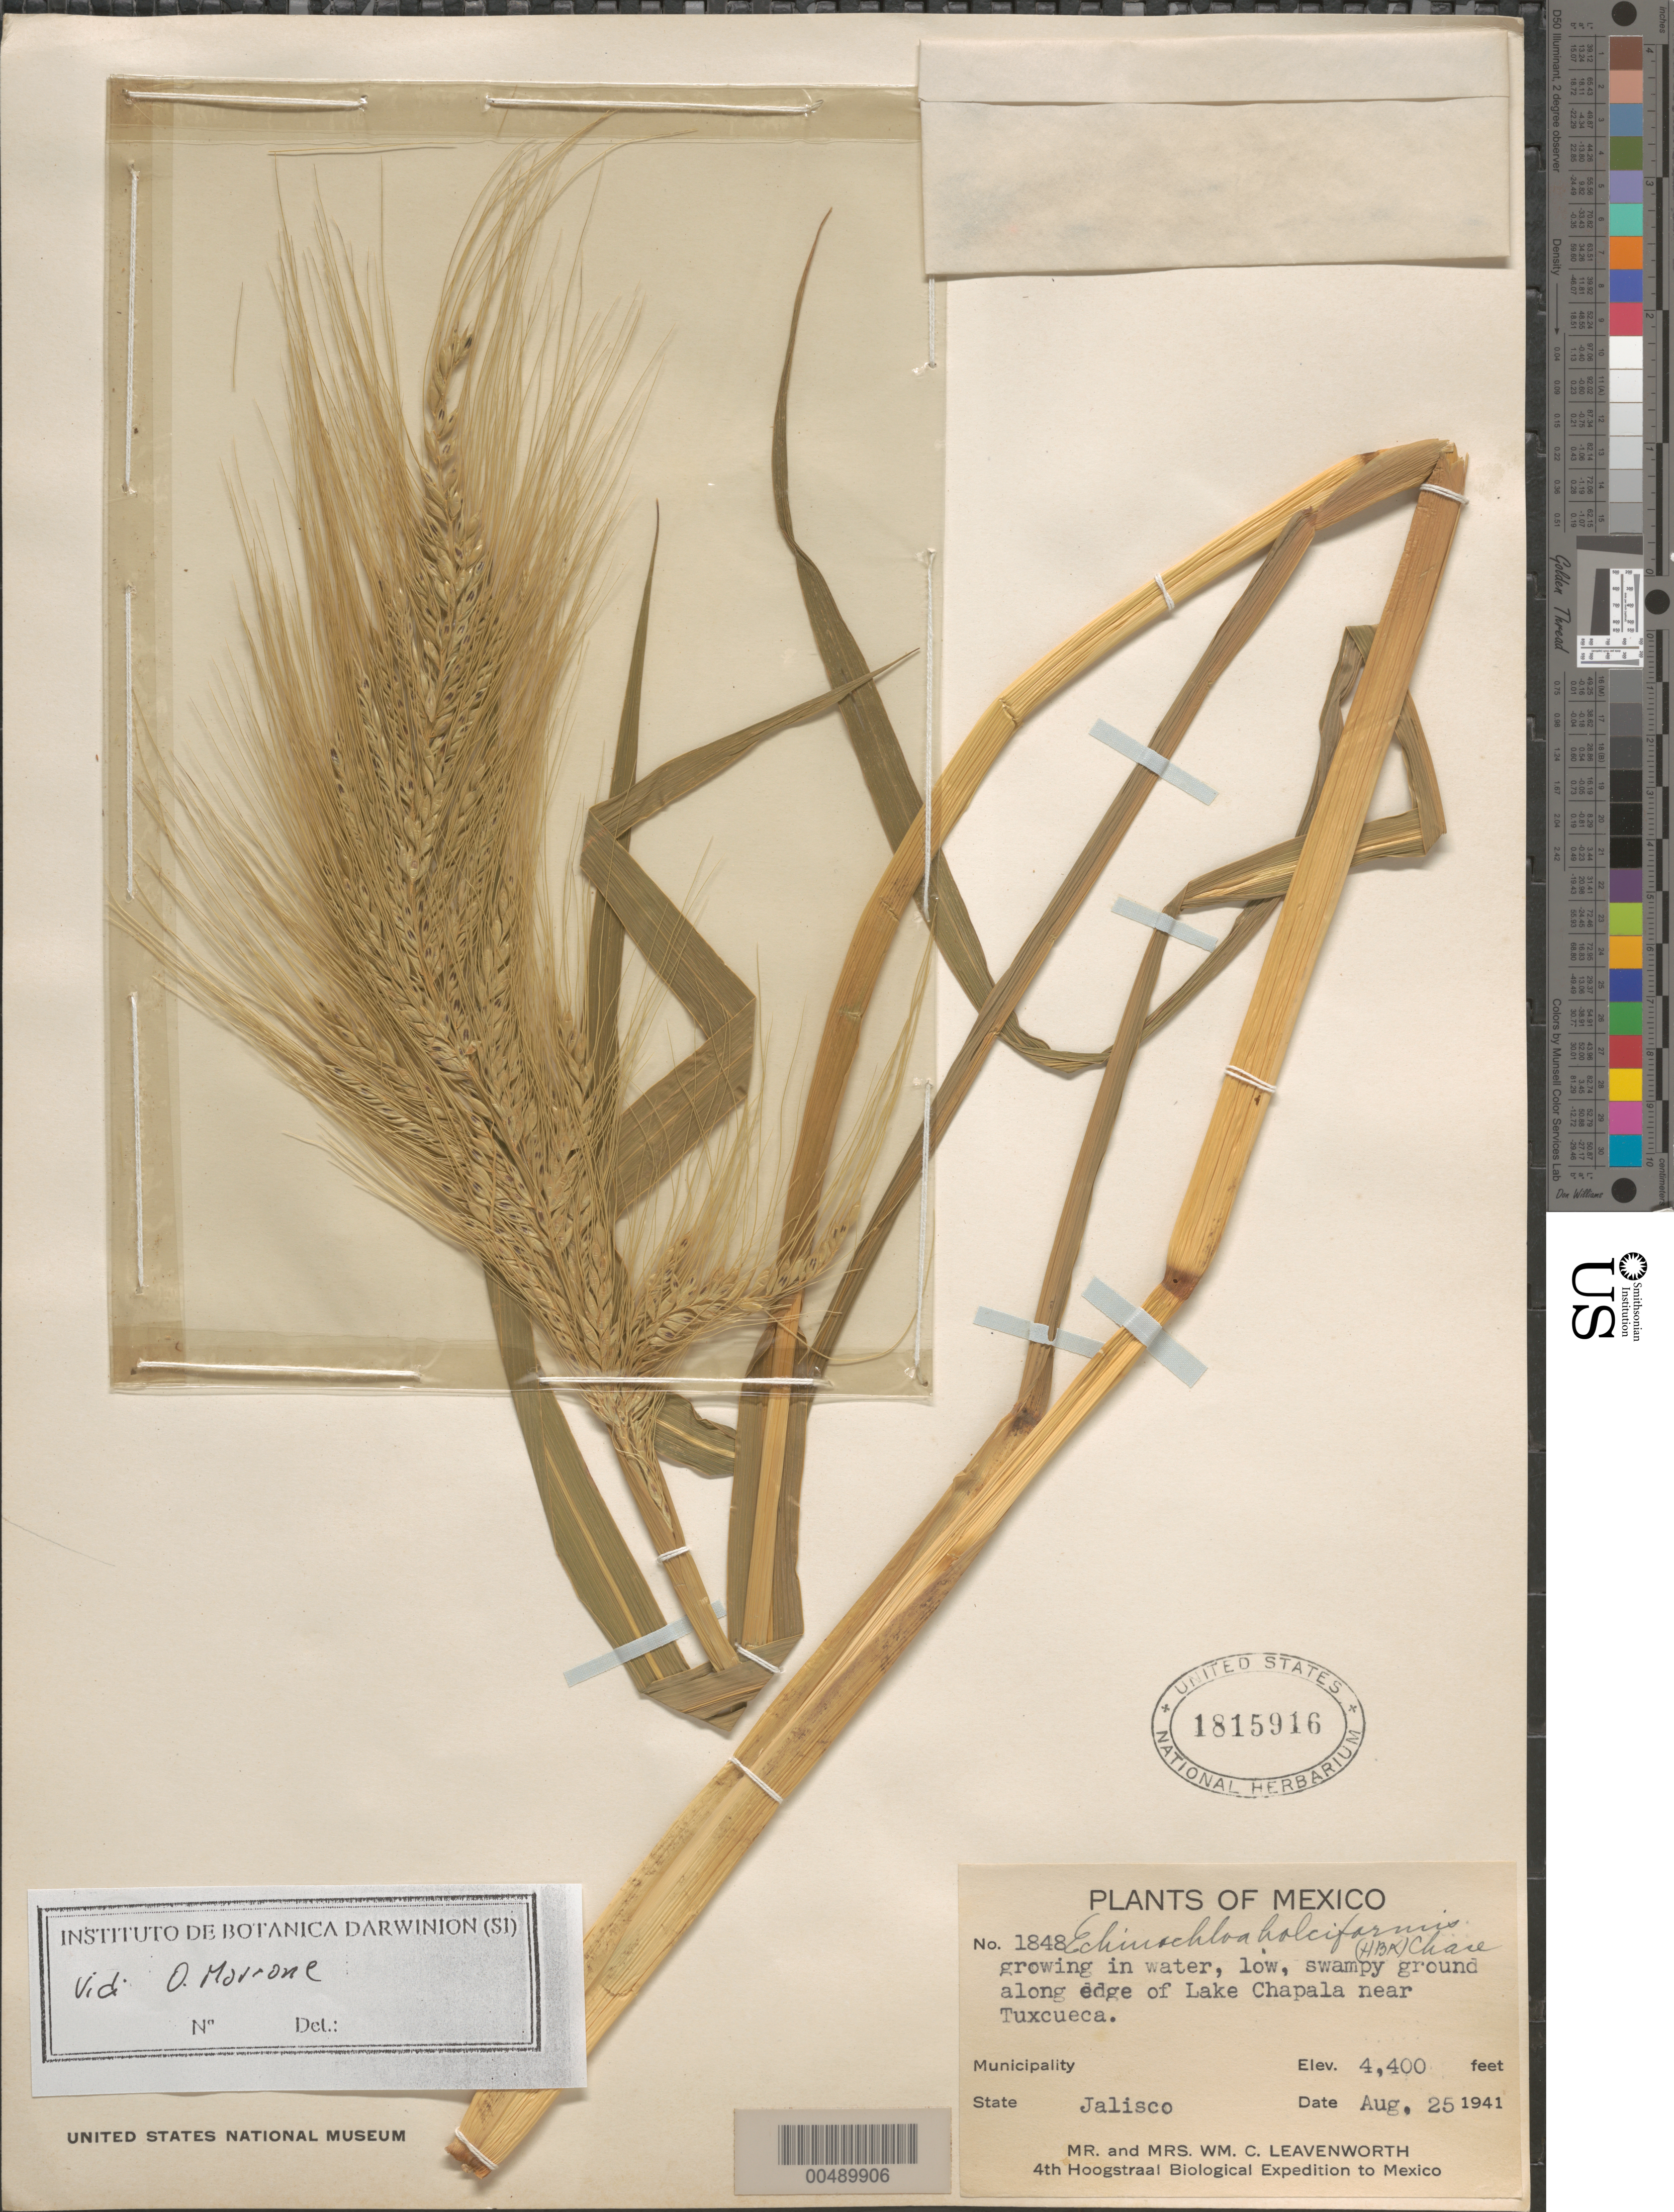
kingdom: Plantae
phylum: Tracheophyta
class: Liliopsida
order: Poales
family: Poaceae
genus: Echinochloa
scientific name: Echinochloa holciformis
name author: (Kunth) Chase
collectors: W. C. Leavenworth & Leavenworth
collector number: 1848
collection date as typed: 25 Aug 1941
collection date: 1941-08-25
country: Mexico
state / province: Jalisco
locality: Along edge of Lake Chapala near Tuxcueca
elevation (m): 1341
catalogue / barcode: US 1815916